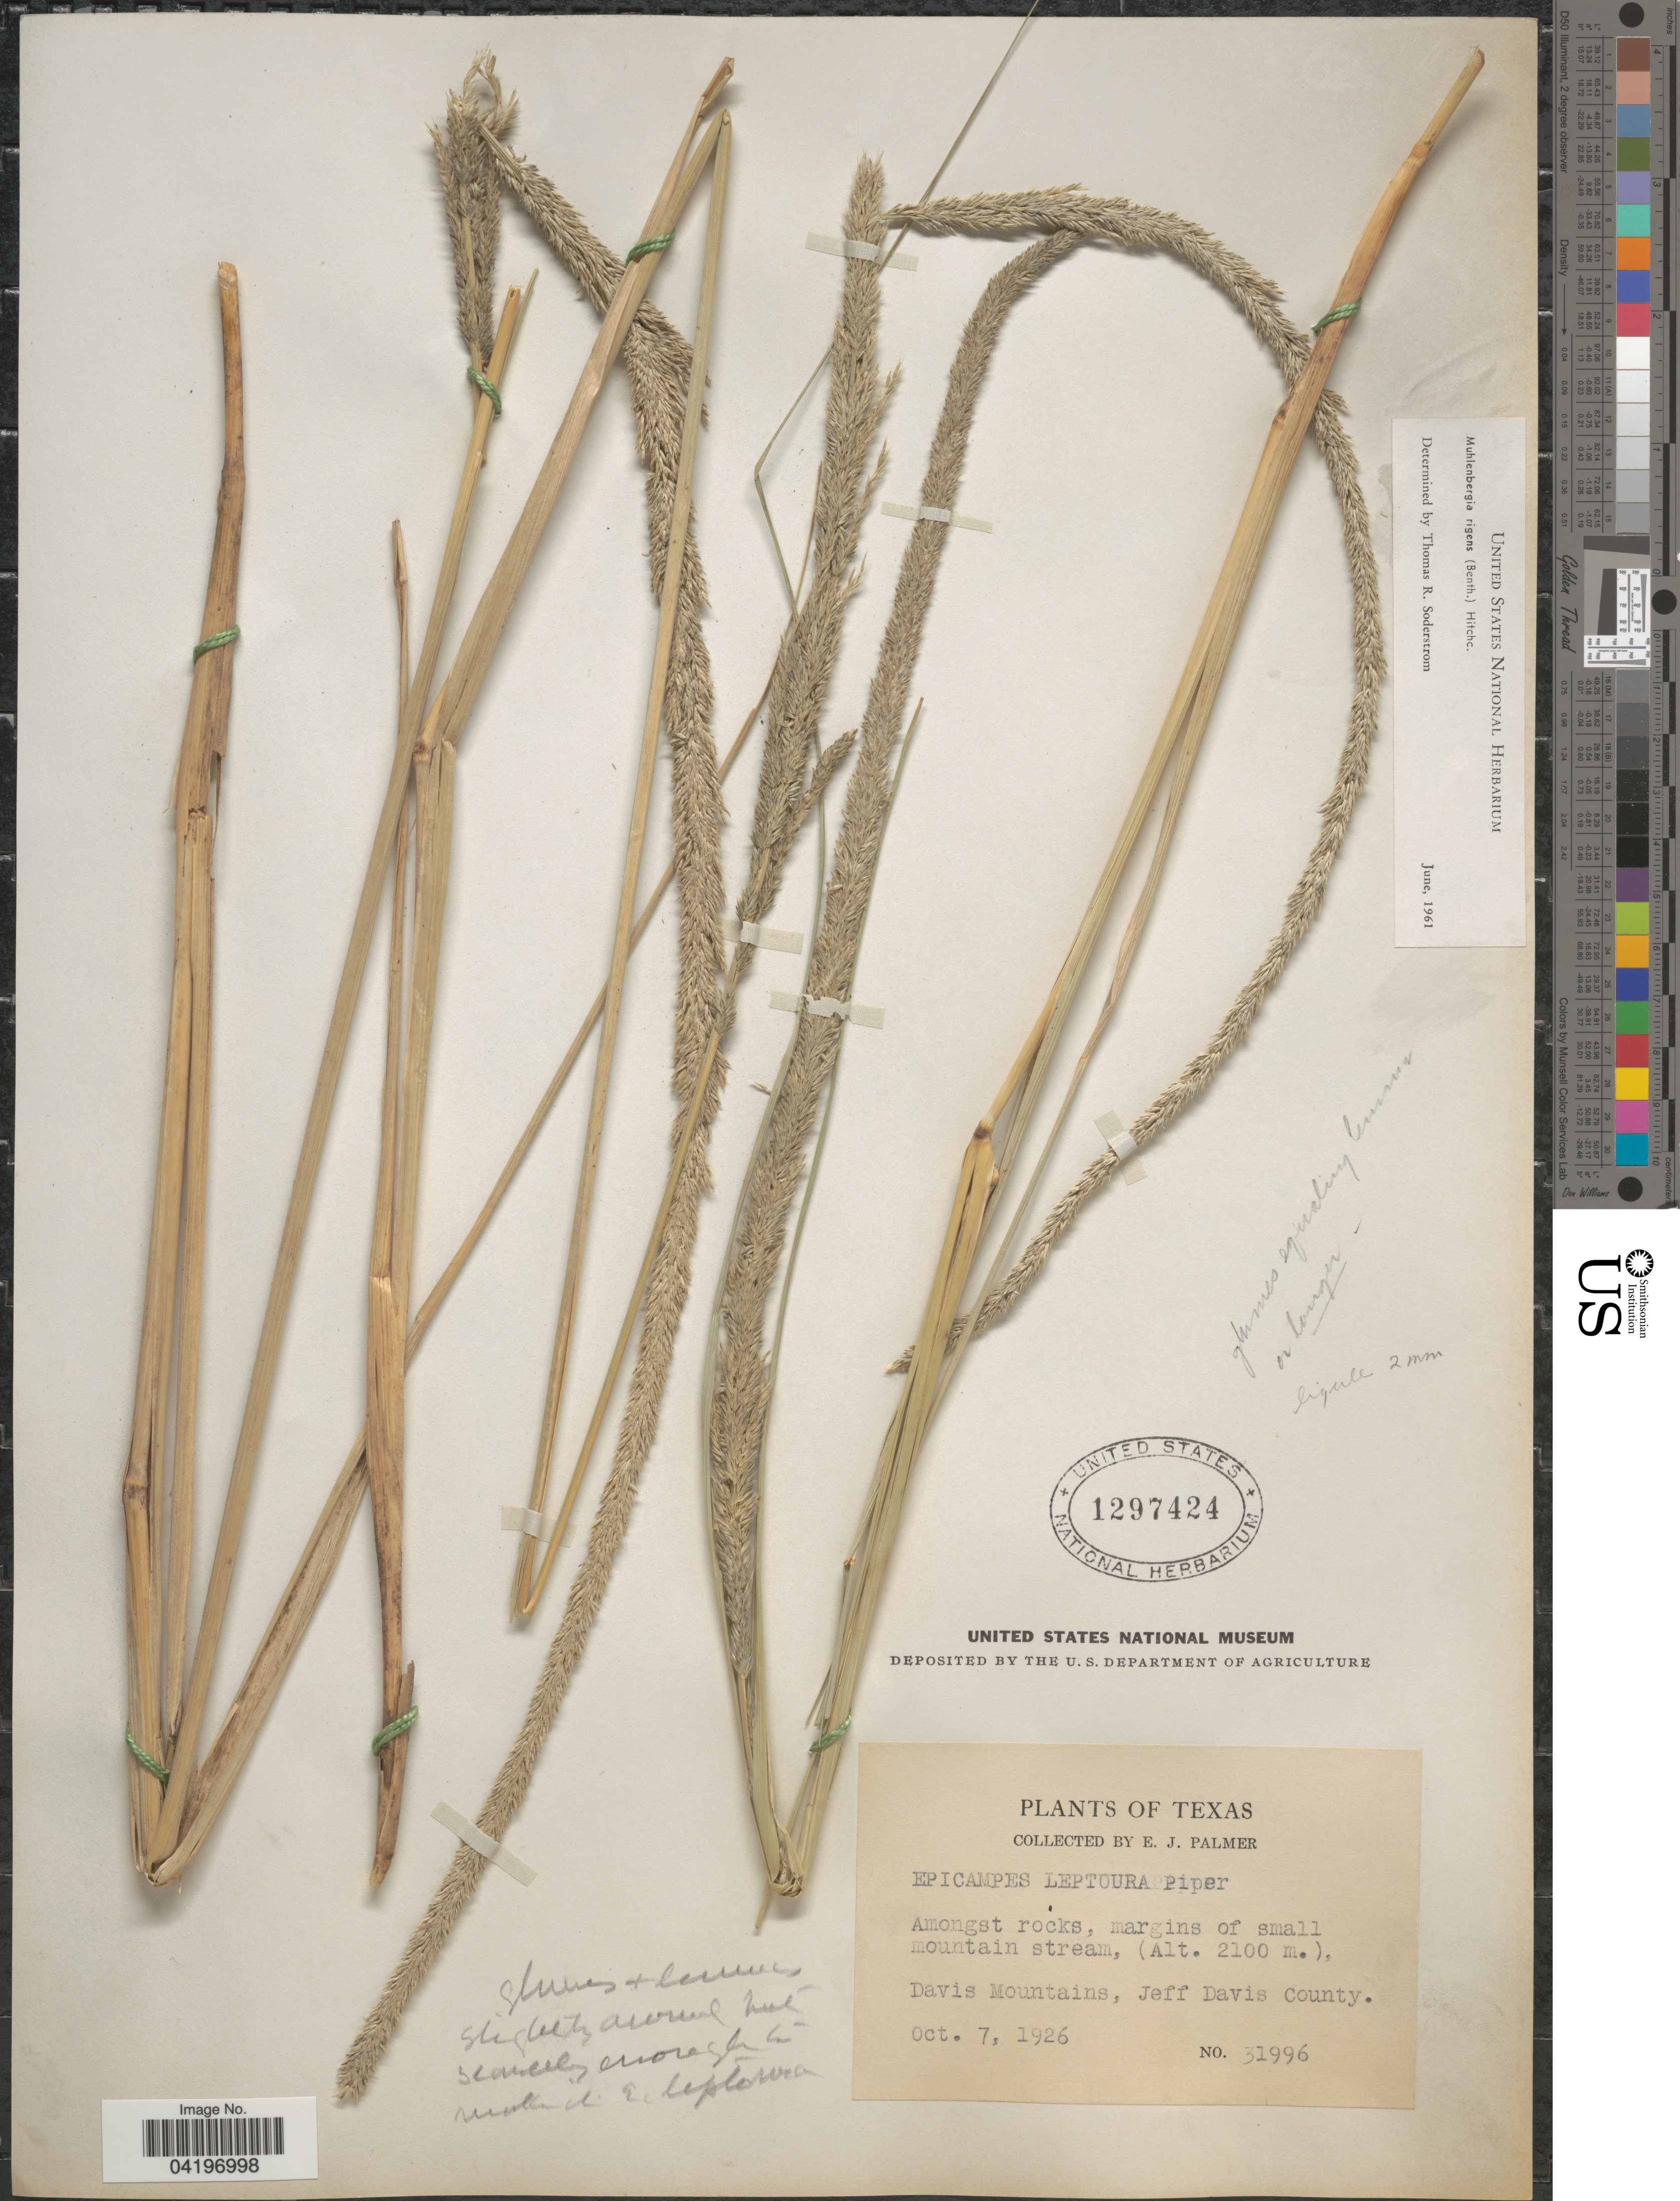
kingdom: Plantae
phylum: Tracheophyta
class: Liliopsida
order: Poales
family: Poaceae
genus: Muhlenbergia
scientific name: Muhlenbergia rigens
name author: (Benth.) Hitchc.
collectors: E. J. Palmer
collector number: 31996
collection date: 1926-10-07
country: United States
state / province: Texas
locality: Davis Mountains, Jeff Davis County.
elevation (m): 2100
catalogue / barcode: US 1297424